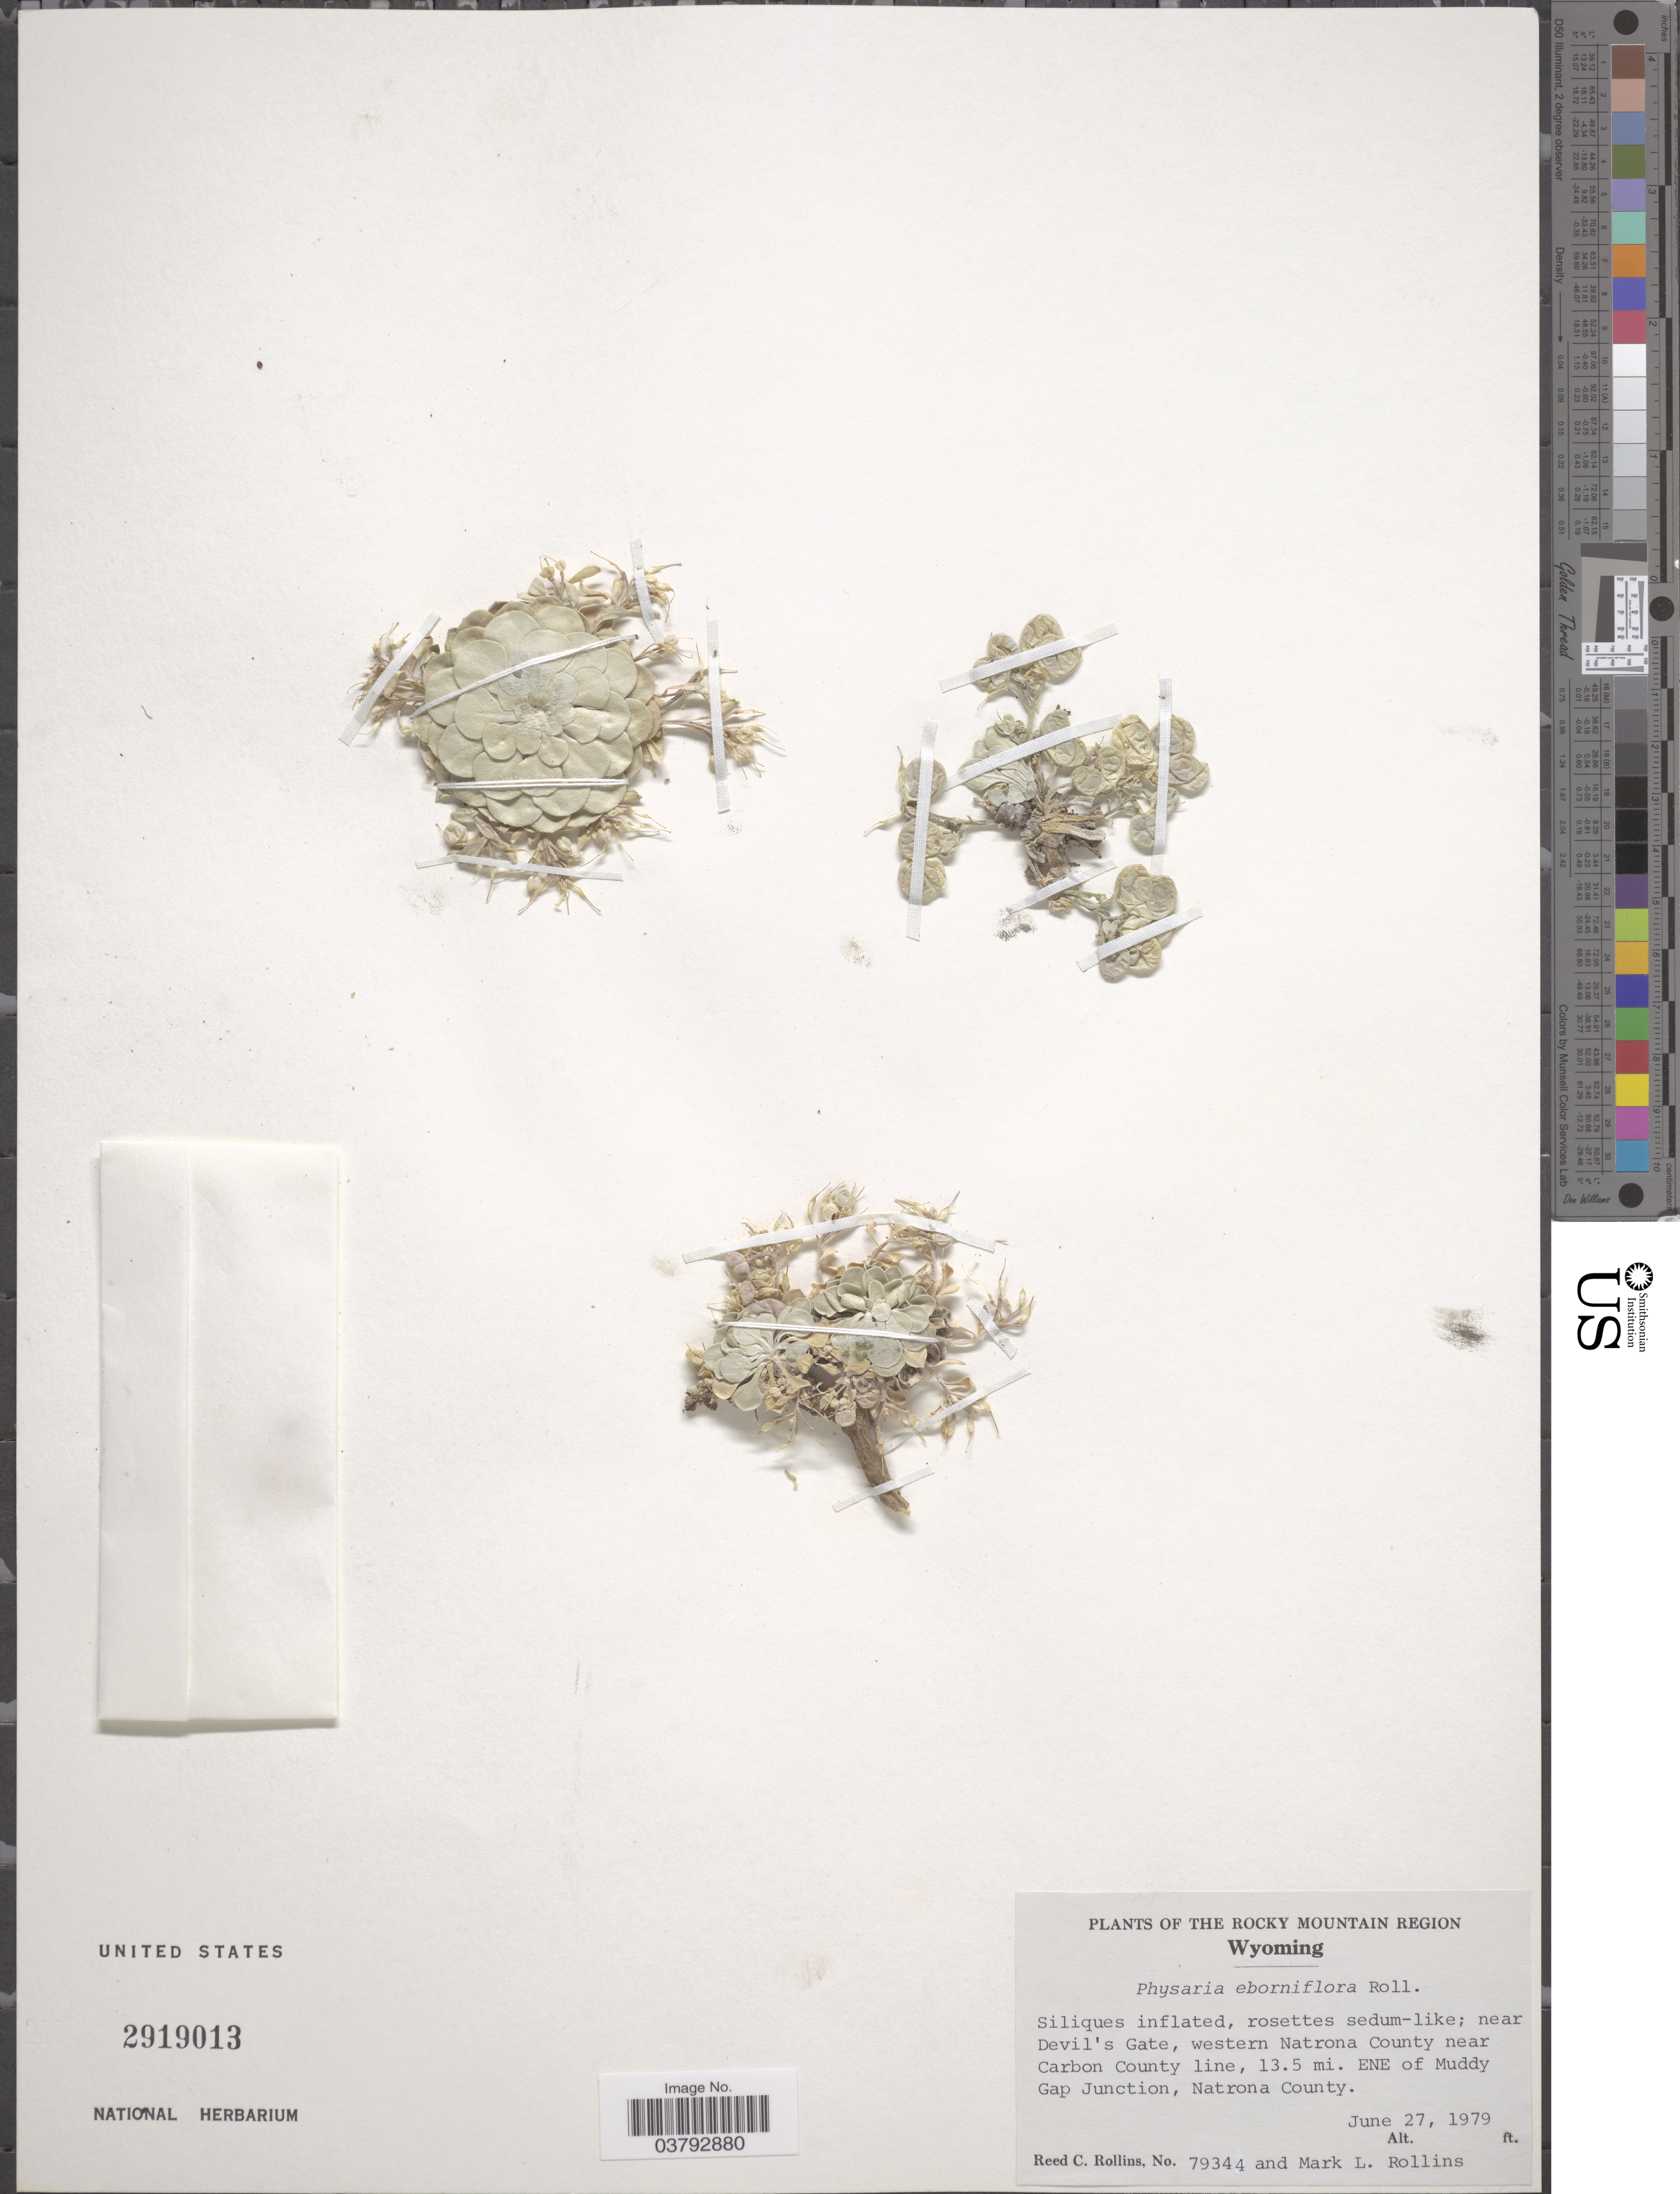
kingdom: Plantae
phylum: Tracheophyta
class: Magnoliopsida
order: Brassicales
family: Brassicaceae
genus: Physaria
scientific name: Physaria eburniflora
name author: Rollins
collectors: R. C. Rollins & M. Rollins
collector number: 79344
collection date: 1979-06-27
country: United States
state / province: Wyoming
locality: The Rocky Mountain Region. Near Devil's Gate, western Natrona County near Carbon County line, 13.5 mi. ENE of Muddy Gap Junction, Natrona County.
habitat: near gate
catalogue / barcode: US 2919013